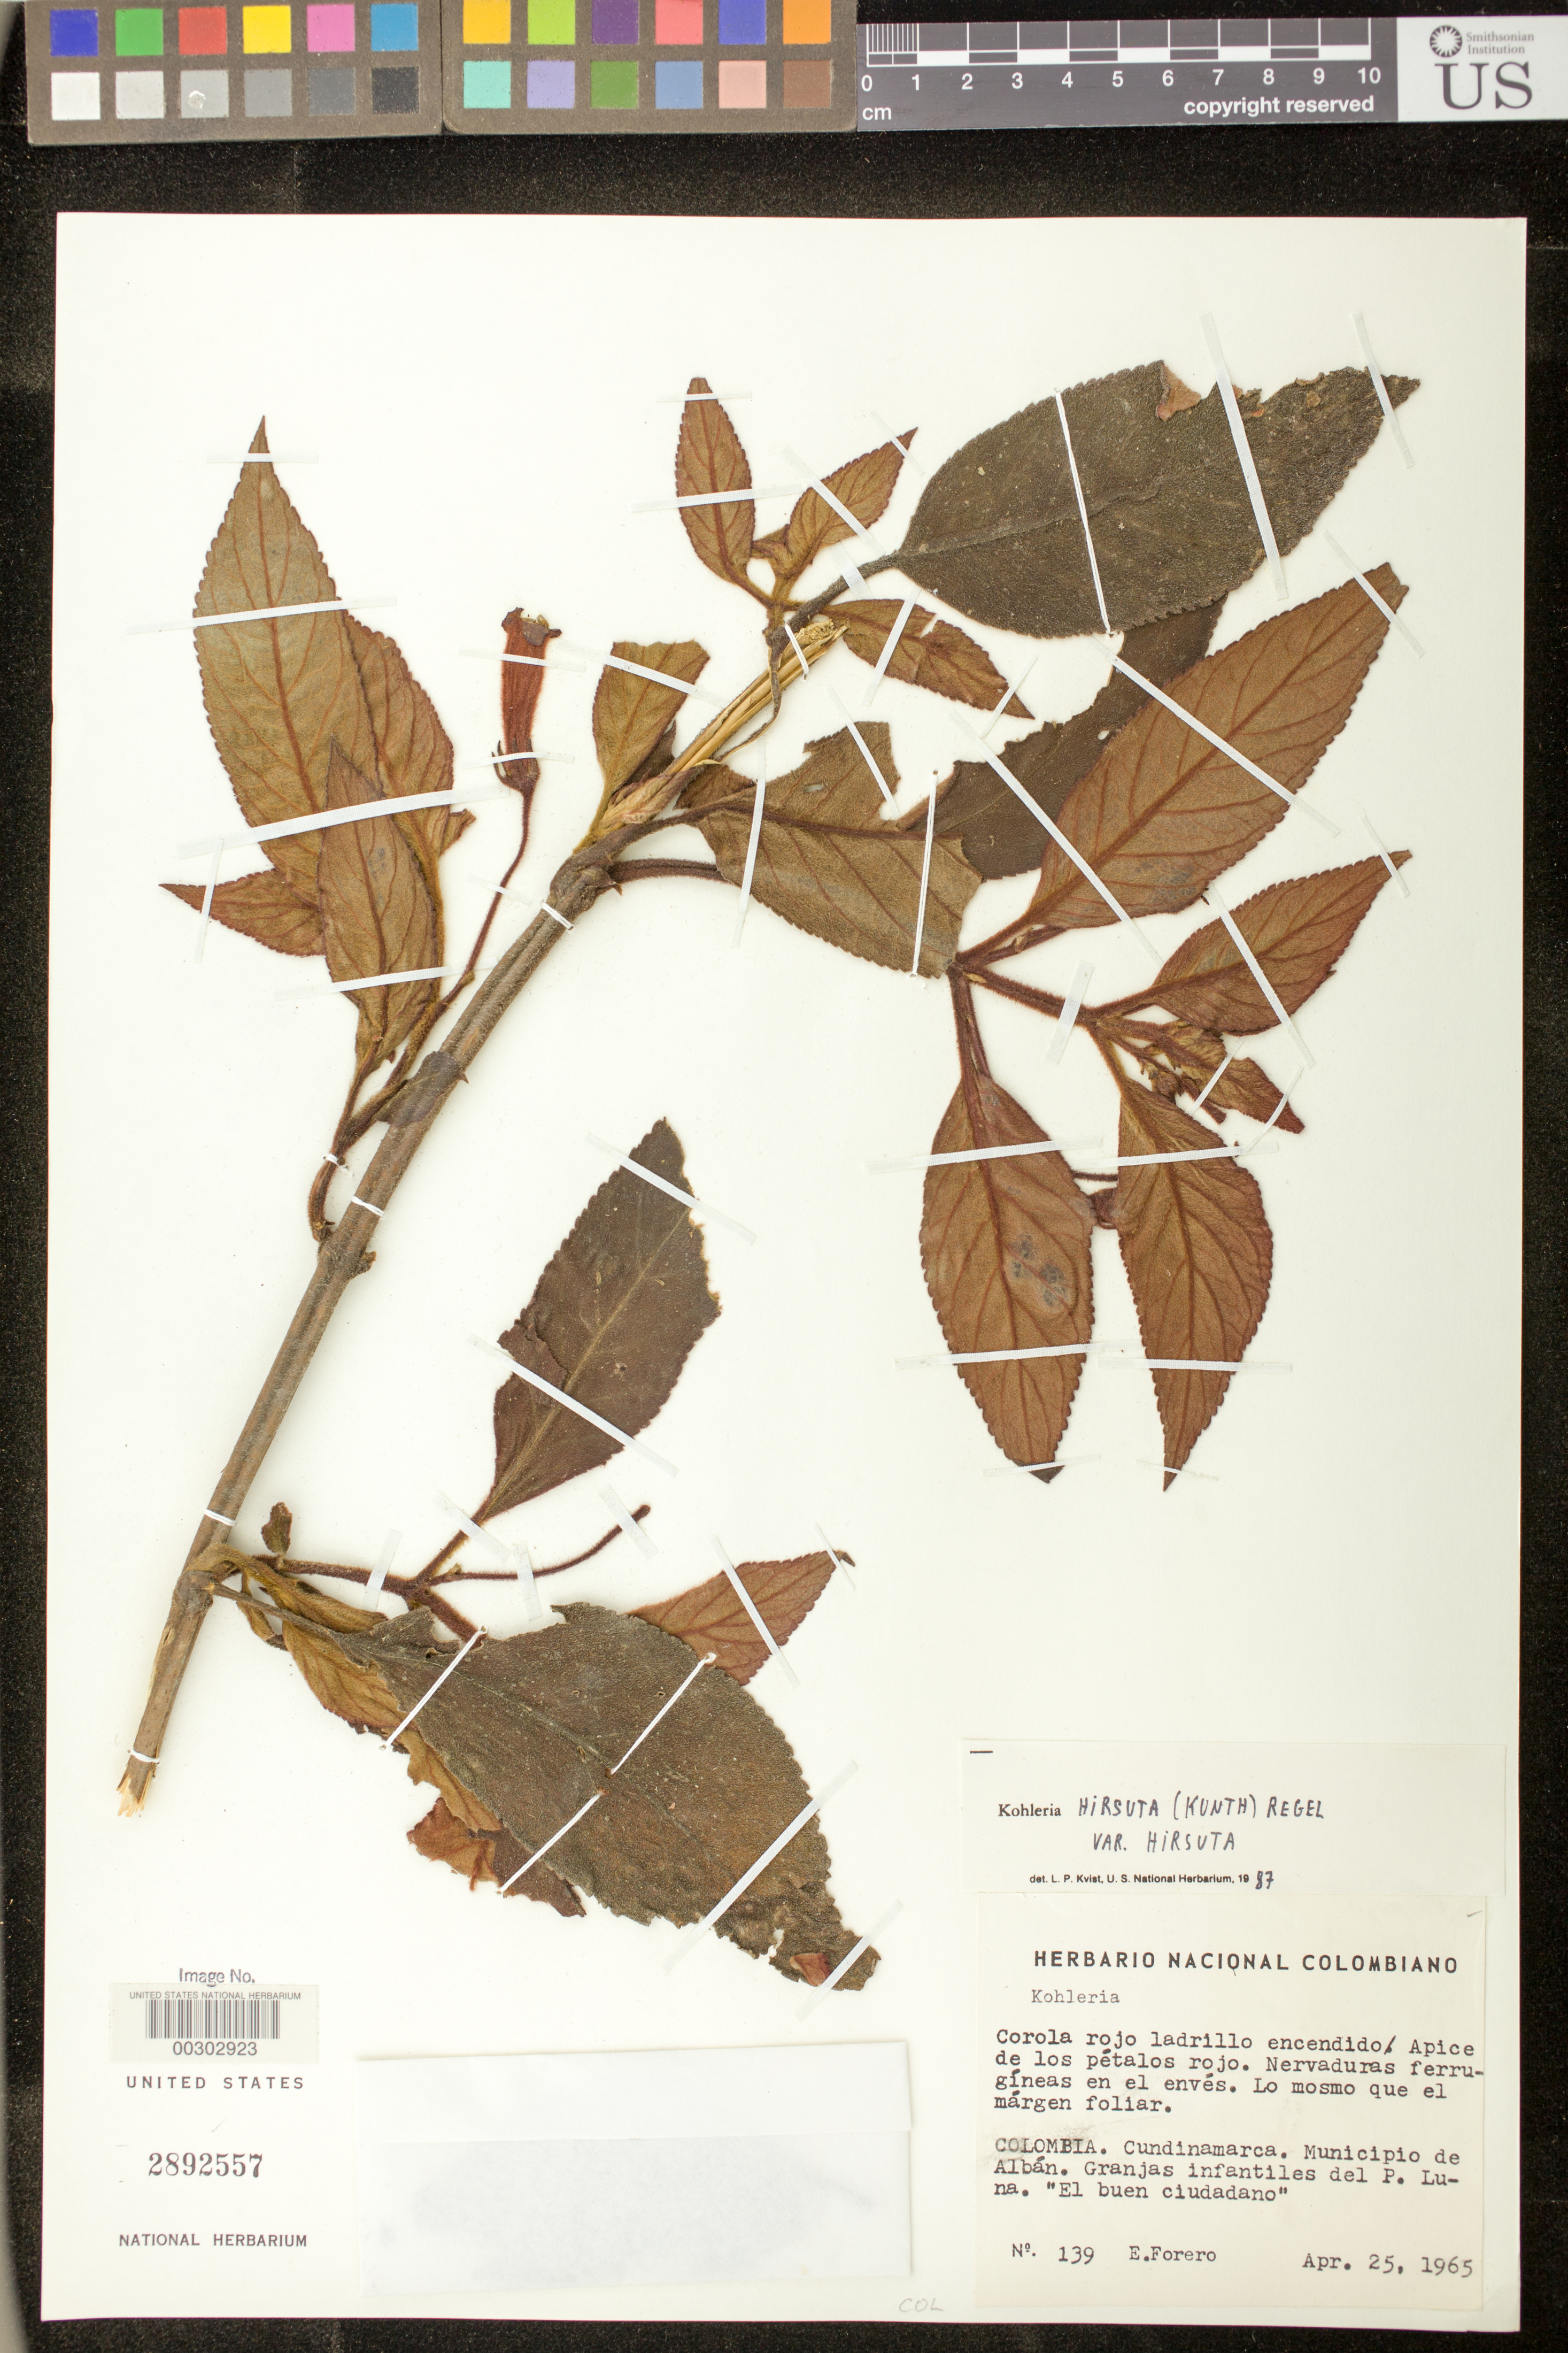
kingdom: Plantae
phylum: Tracheophyta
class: Magnoliopsida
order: Lamiales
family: Gesneriaceae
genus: Kohleria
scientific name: Kohleria hirsuta var. hirsuta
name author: (Kunth) Regel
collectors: E. Forero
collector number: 139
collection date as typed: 25 Apr 1965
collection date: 1965-04-25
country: Colombia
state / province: Cundinamarca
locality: Municipio de Albán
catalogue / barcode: US 2892557